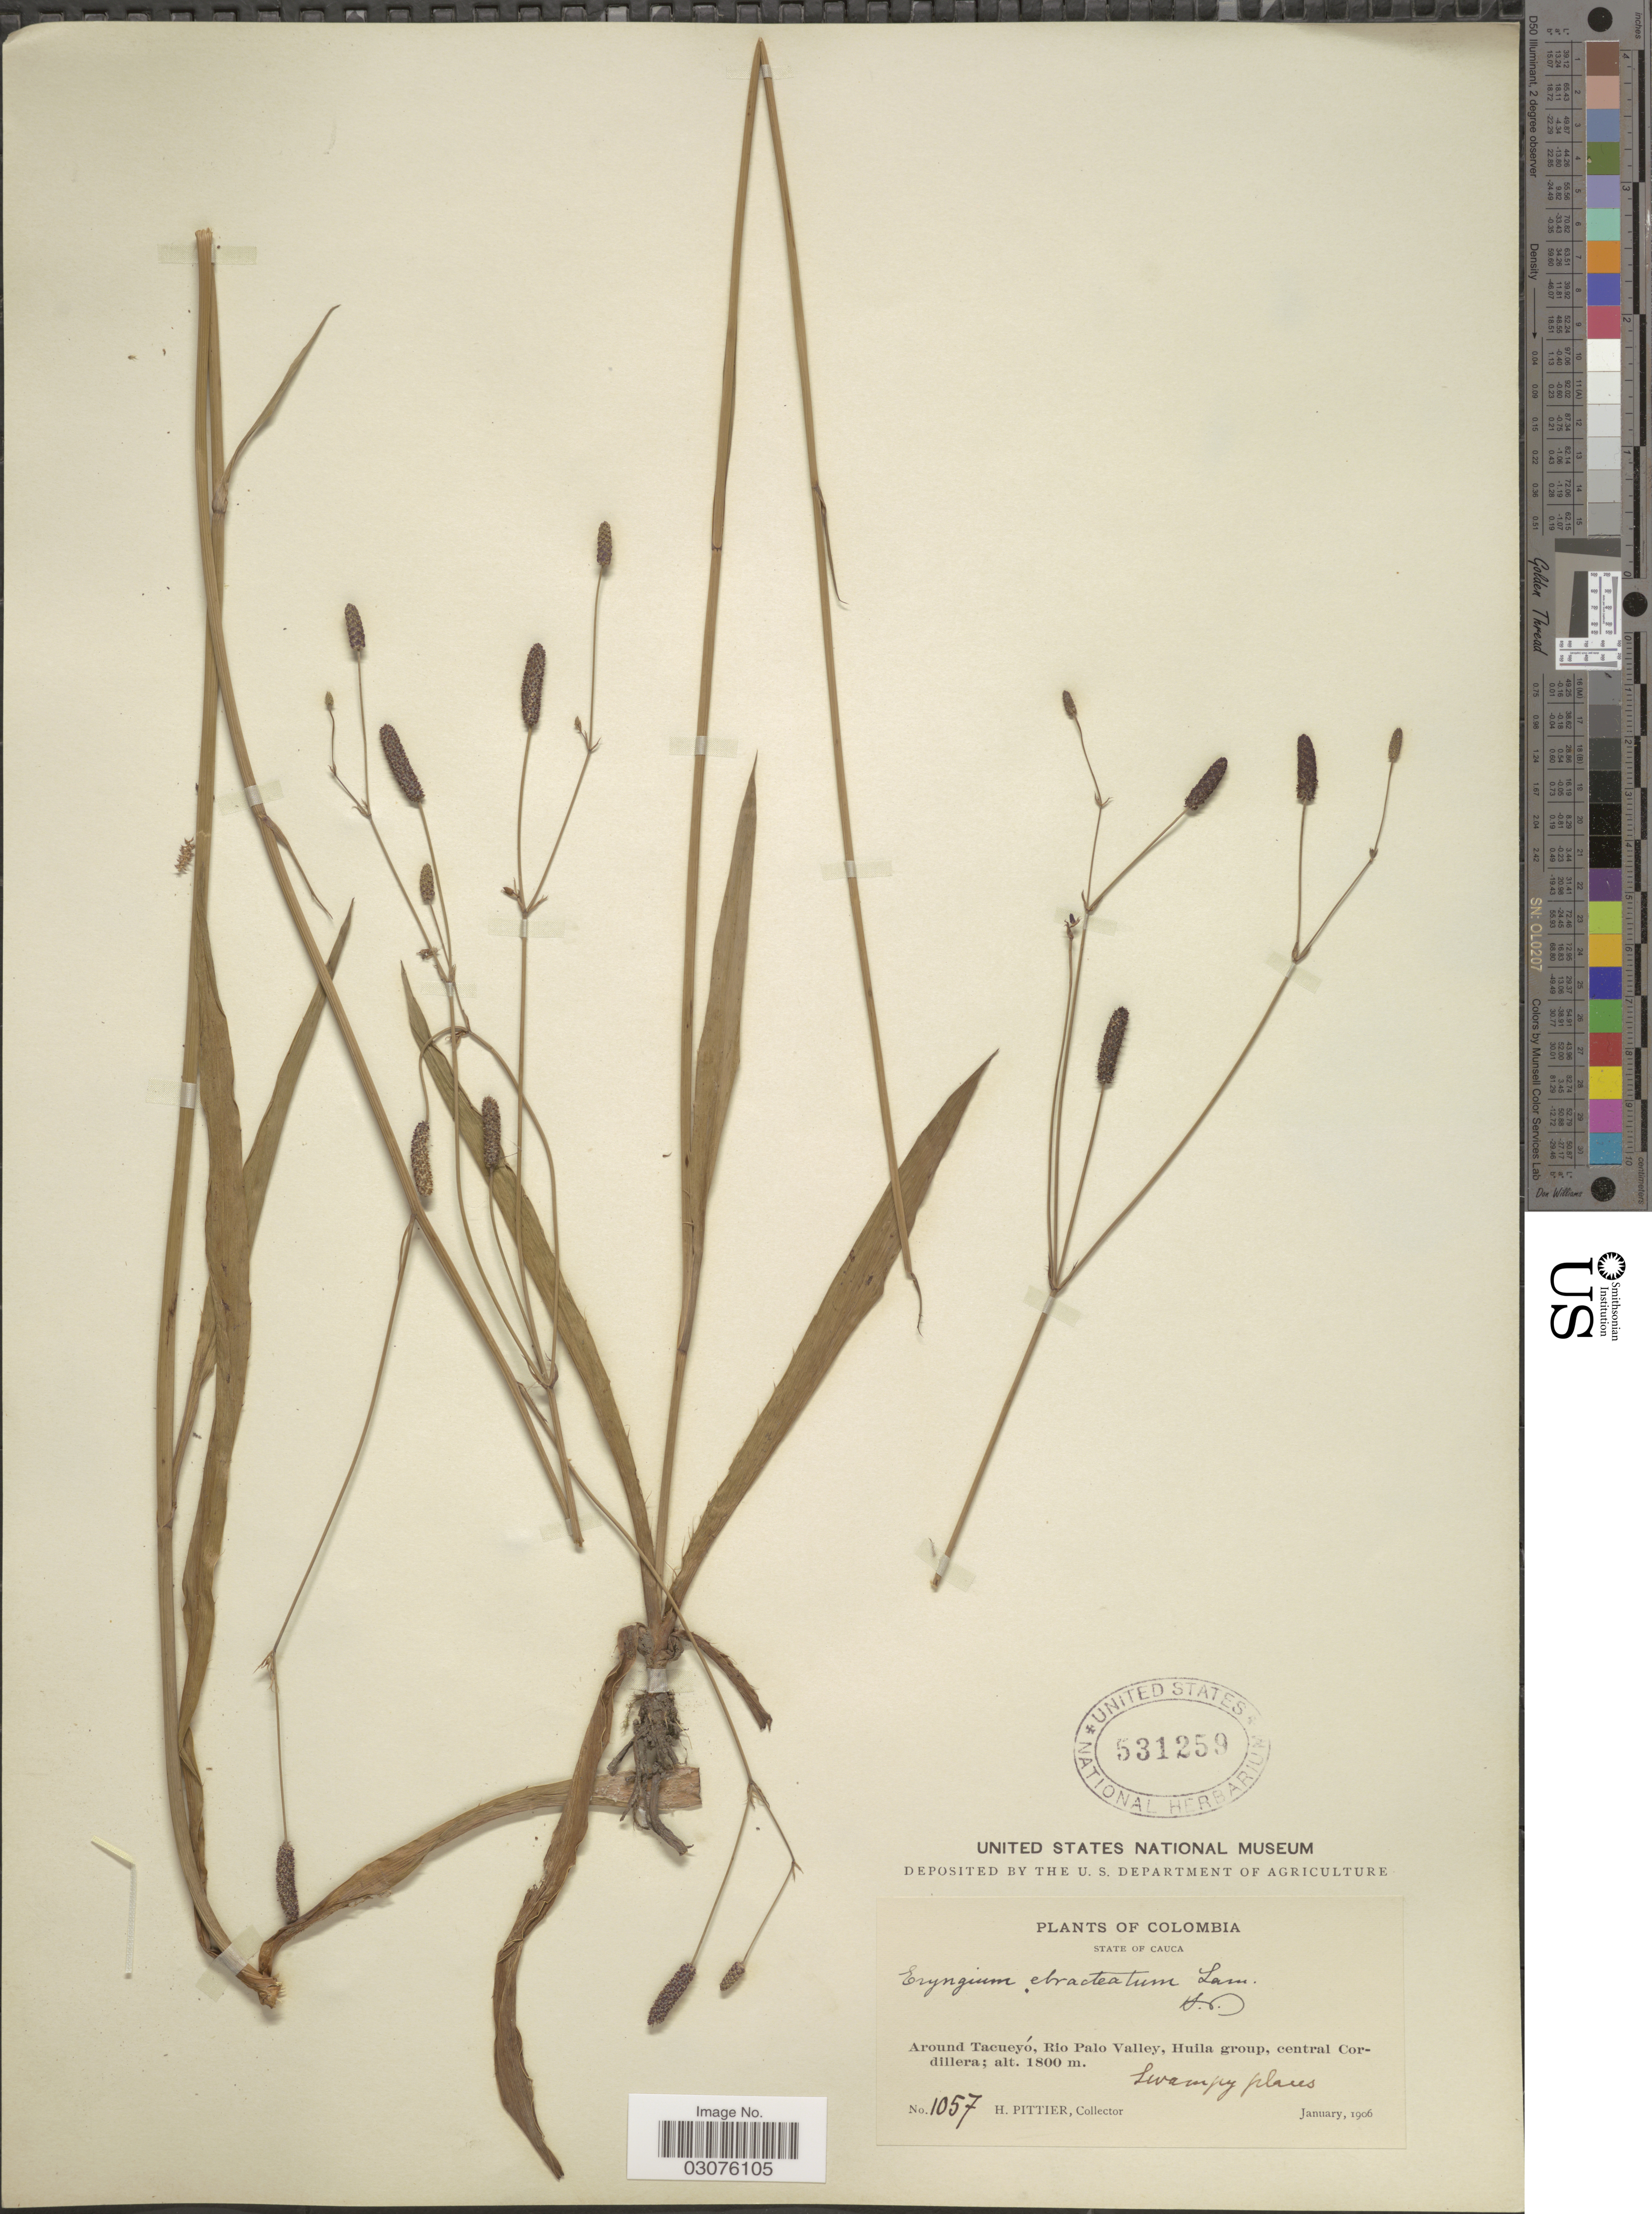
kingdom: Plantae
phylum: Tracheophyta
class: Magnoliopsida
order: Apiales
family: Apiaceae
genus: Eryngium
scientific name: Eryngium ebracteatum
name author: Lam.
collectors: H. F. Pittier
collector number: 1057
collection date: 1906-01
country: Colombia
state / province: Cauca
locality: State of Cauca. Around Tacueyó, Rio Valley, Huila group, central Cordillera.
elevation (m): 1800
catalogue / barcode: US 531259